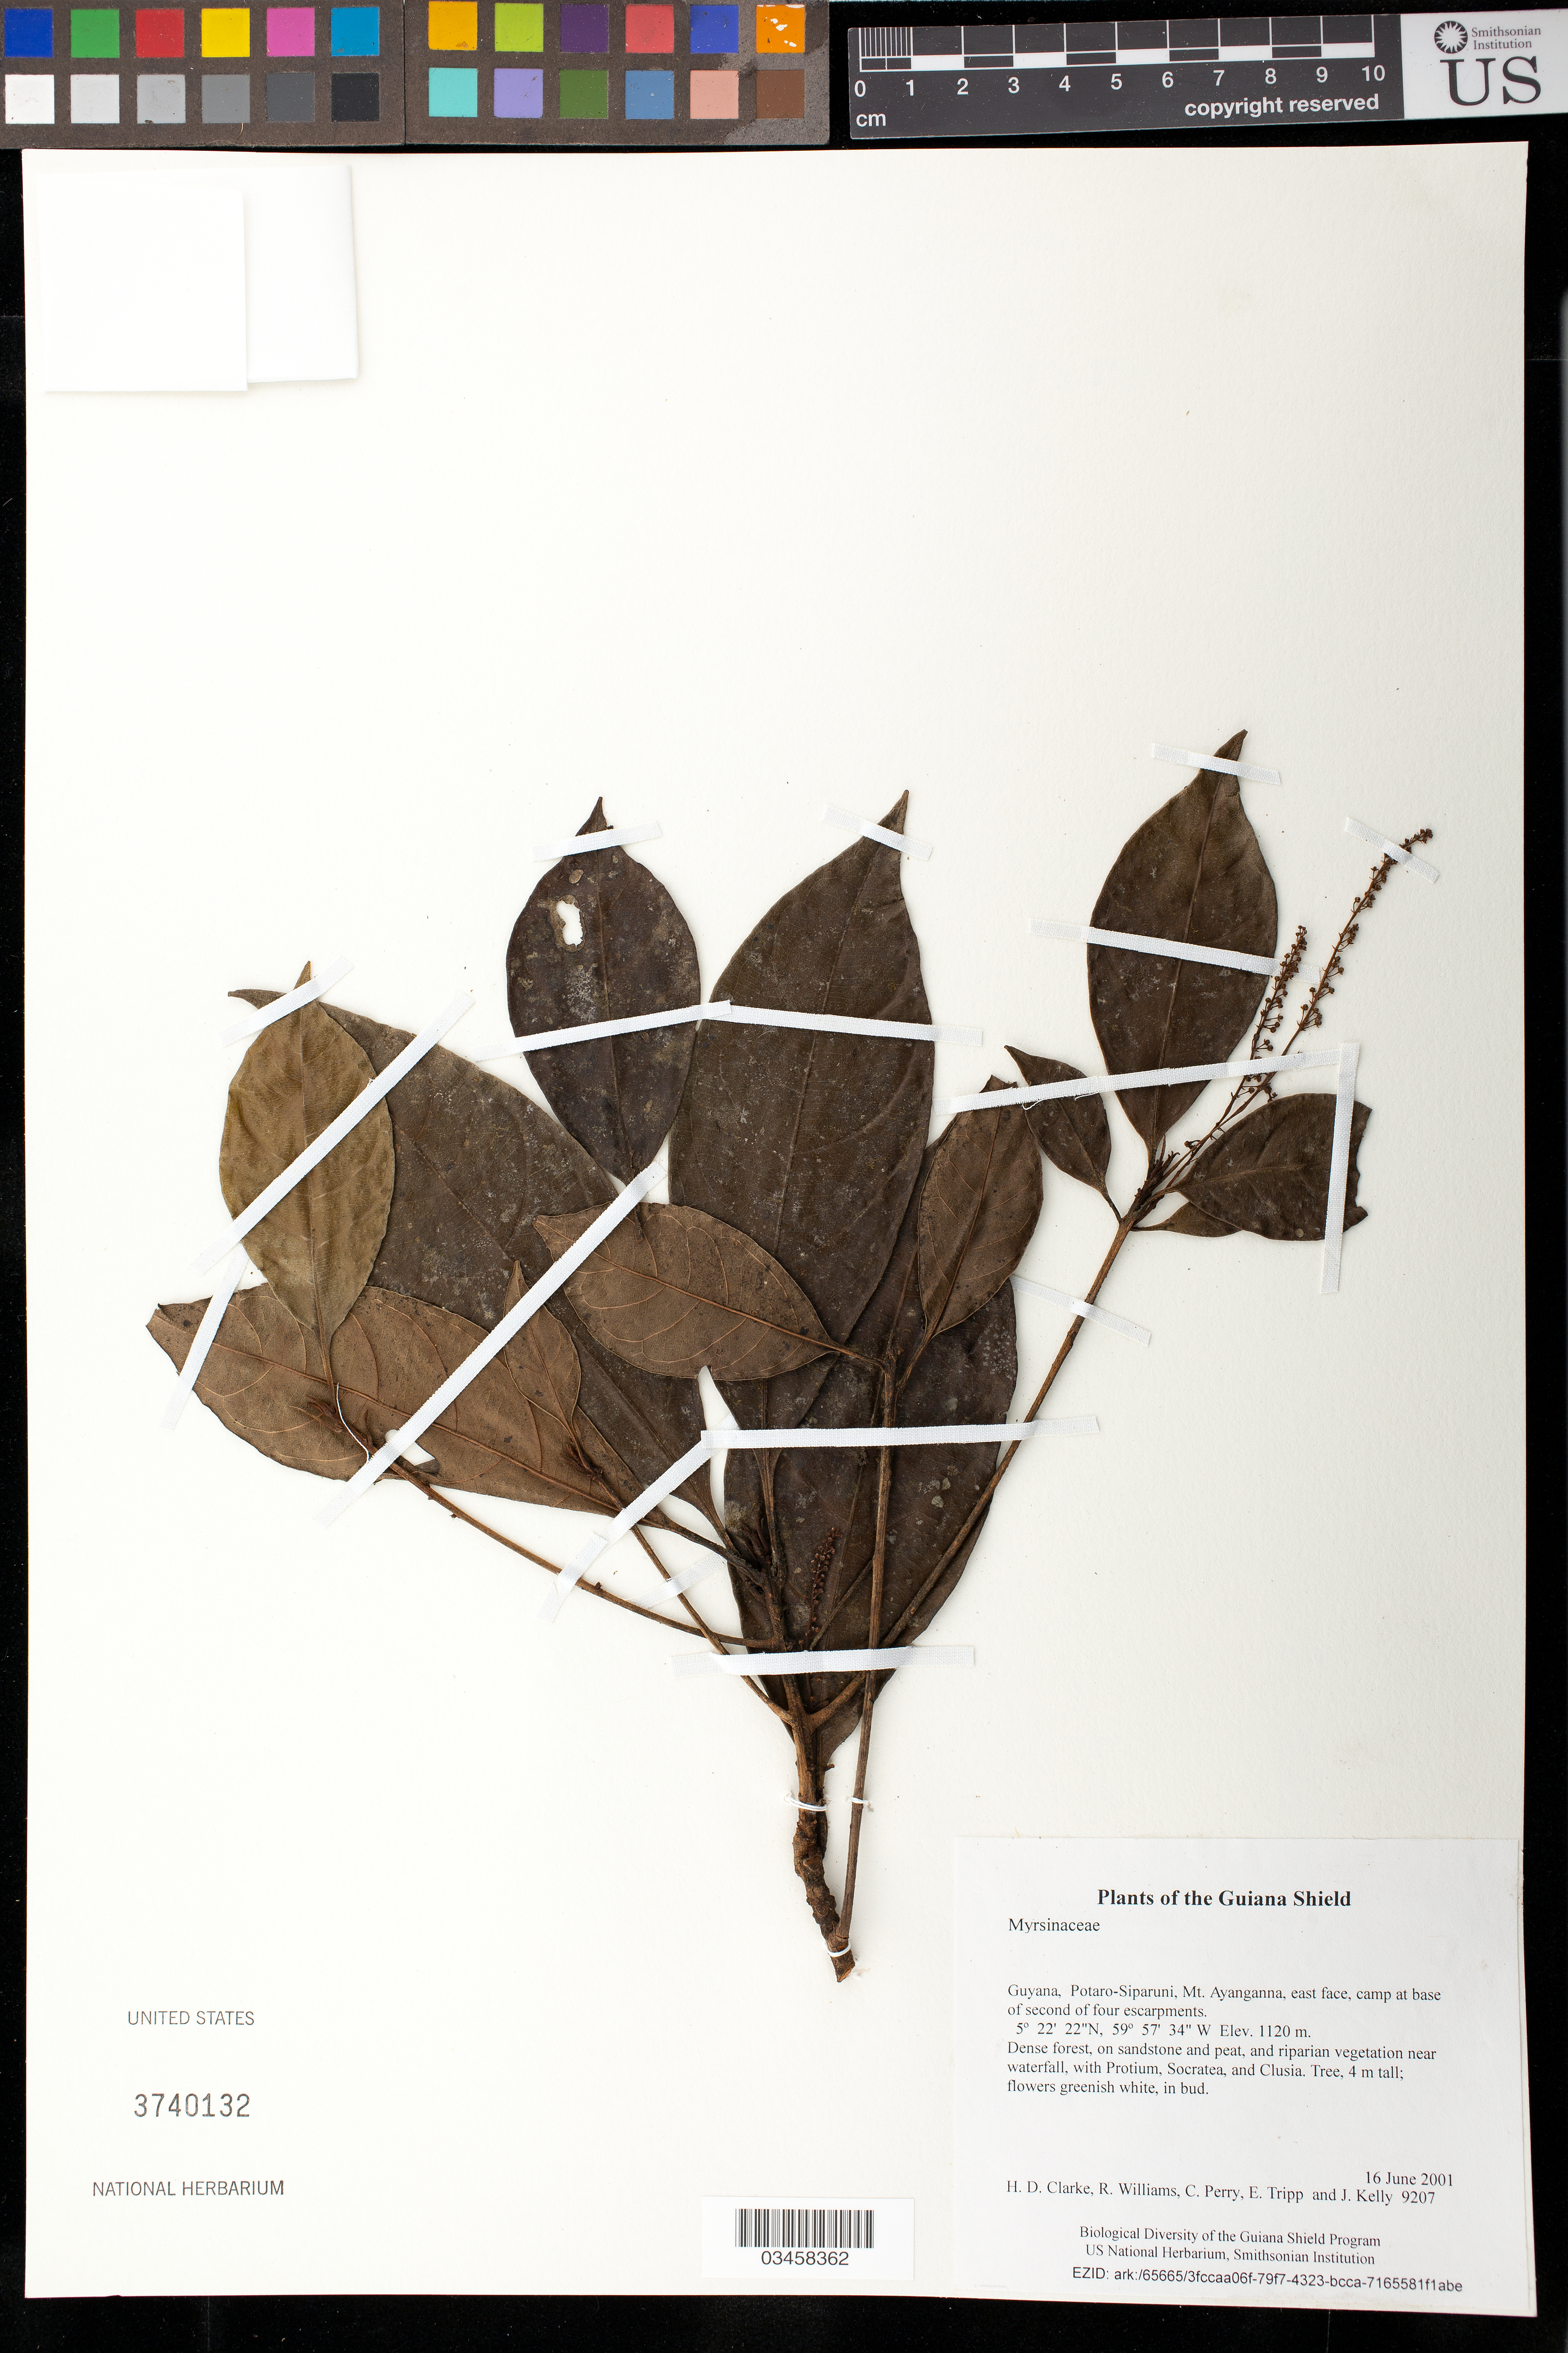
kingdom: Plantae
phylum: Tracheophyta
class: Magnoliopsida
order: Ericales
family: Primulaceae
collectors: H. D. Clarke, R. Williams, C. Perry, E. Tripp & J. Kelly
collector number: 9207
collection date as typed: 16 June 2001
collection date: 2001-06-16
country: Guyana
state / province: Potaro-Siparuni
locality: Mt. Ayanganna, east face, camp at base of second of four escarpments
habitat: Dense forest, on sandstone and peat, and riparian vegetation near waterfall, with Protium, Socratea, and Clusia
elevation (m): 1120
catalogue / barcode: US 3740132